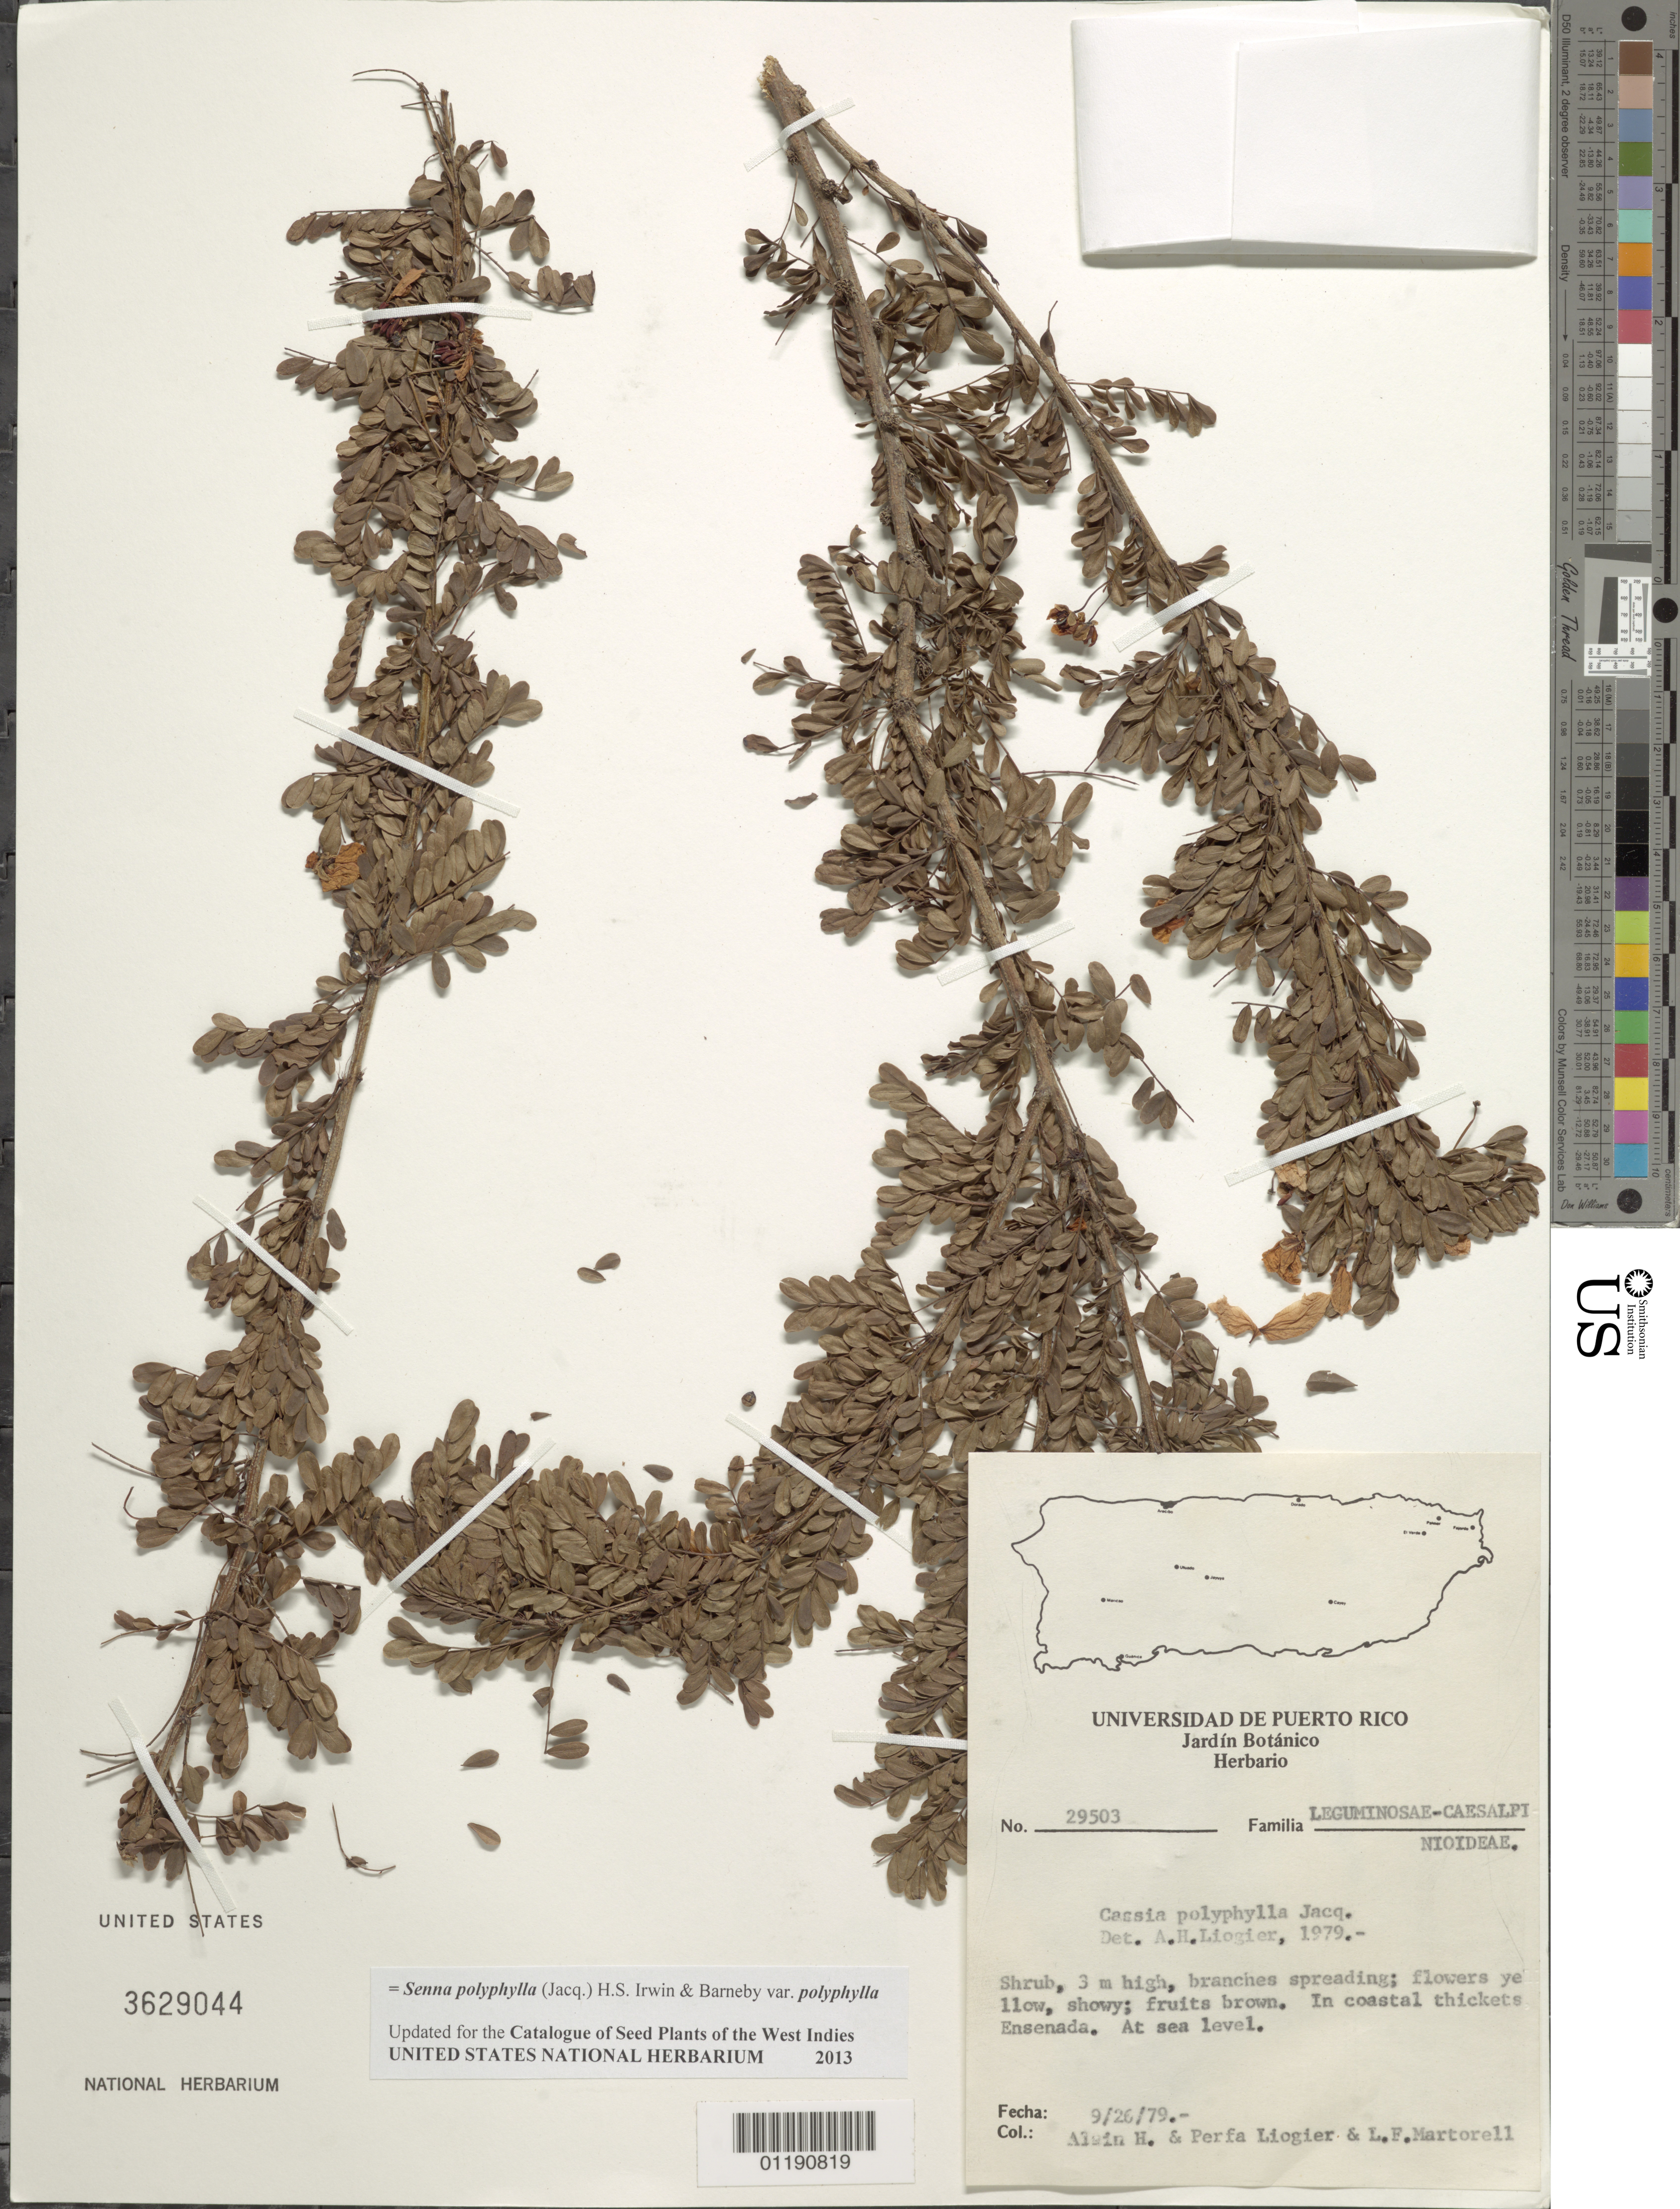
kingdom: Plantae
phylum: Tracheophyta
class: Magnoliopsida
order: Fabales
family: Fabaceae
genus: Senna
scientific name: Senna polyphylla var. polyphylla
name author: (Jacq.) H.S. Irwin & Barneby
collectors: A. H. Liogier, M. P. Liogier & L. Martorell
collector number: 29503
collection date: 1979-09-26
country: Puerto Rico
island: Puerto Rico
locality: In coastal thickets, Ensenada.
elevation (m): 0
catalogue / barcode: US 3629044